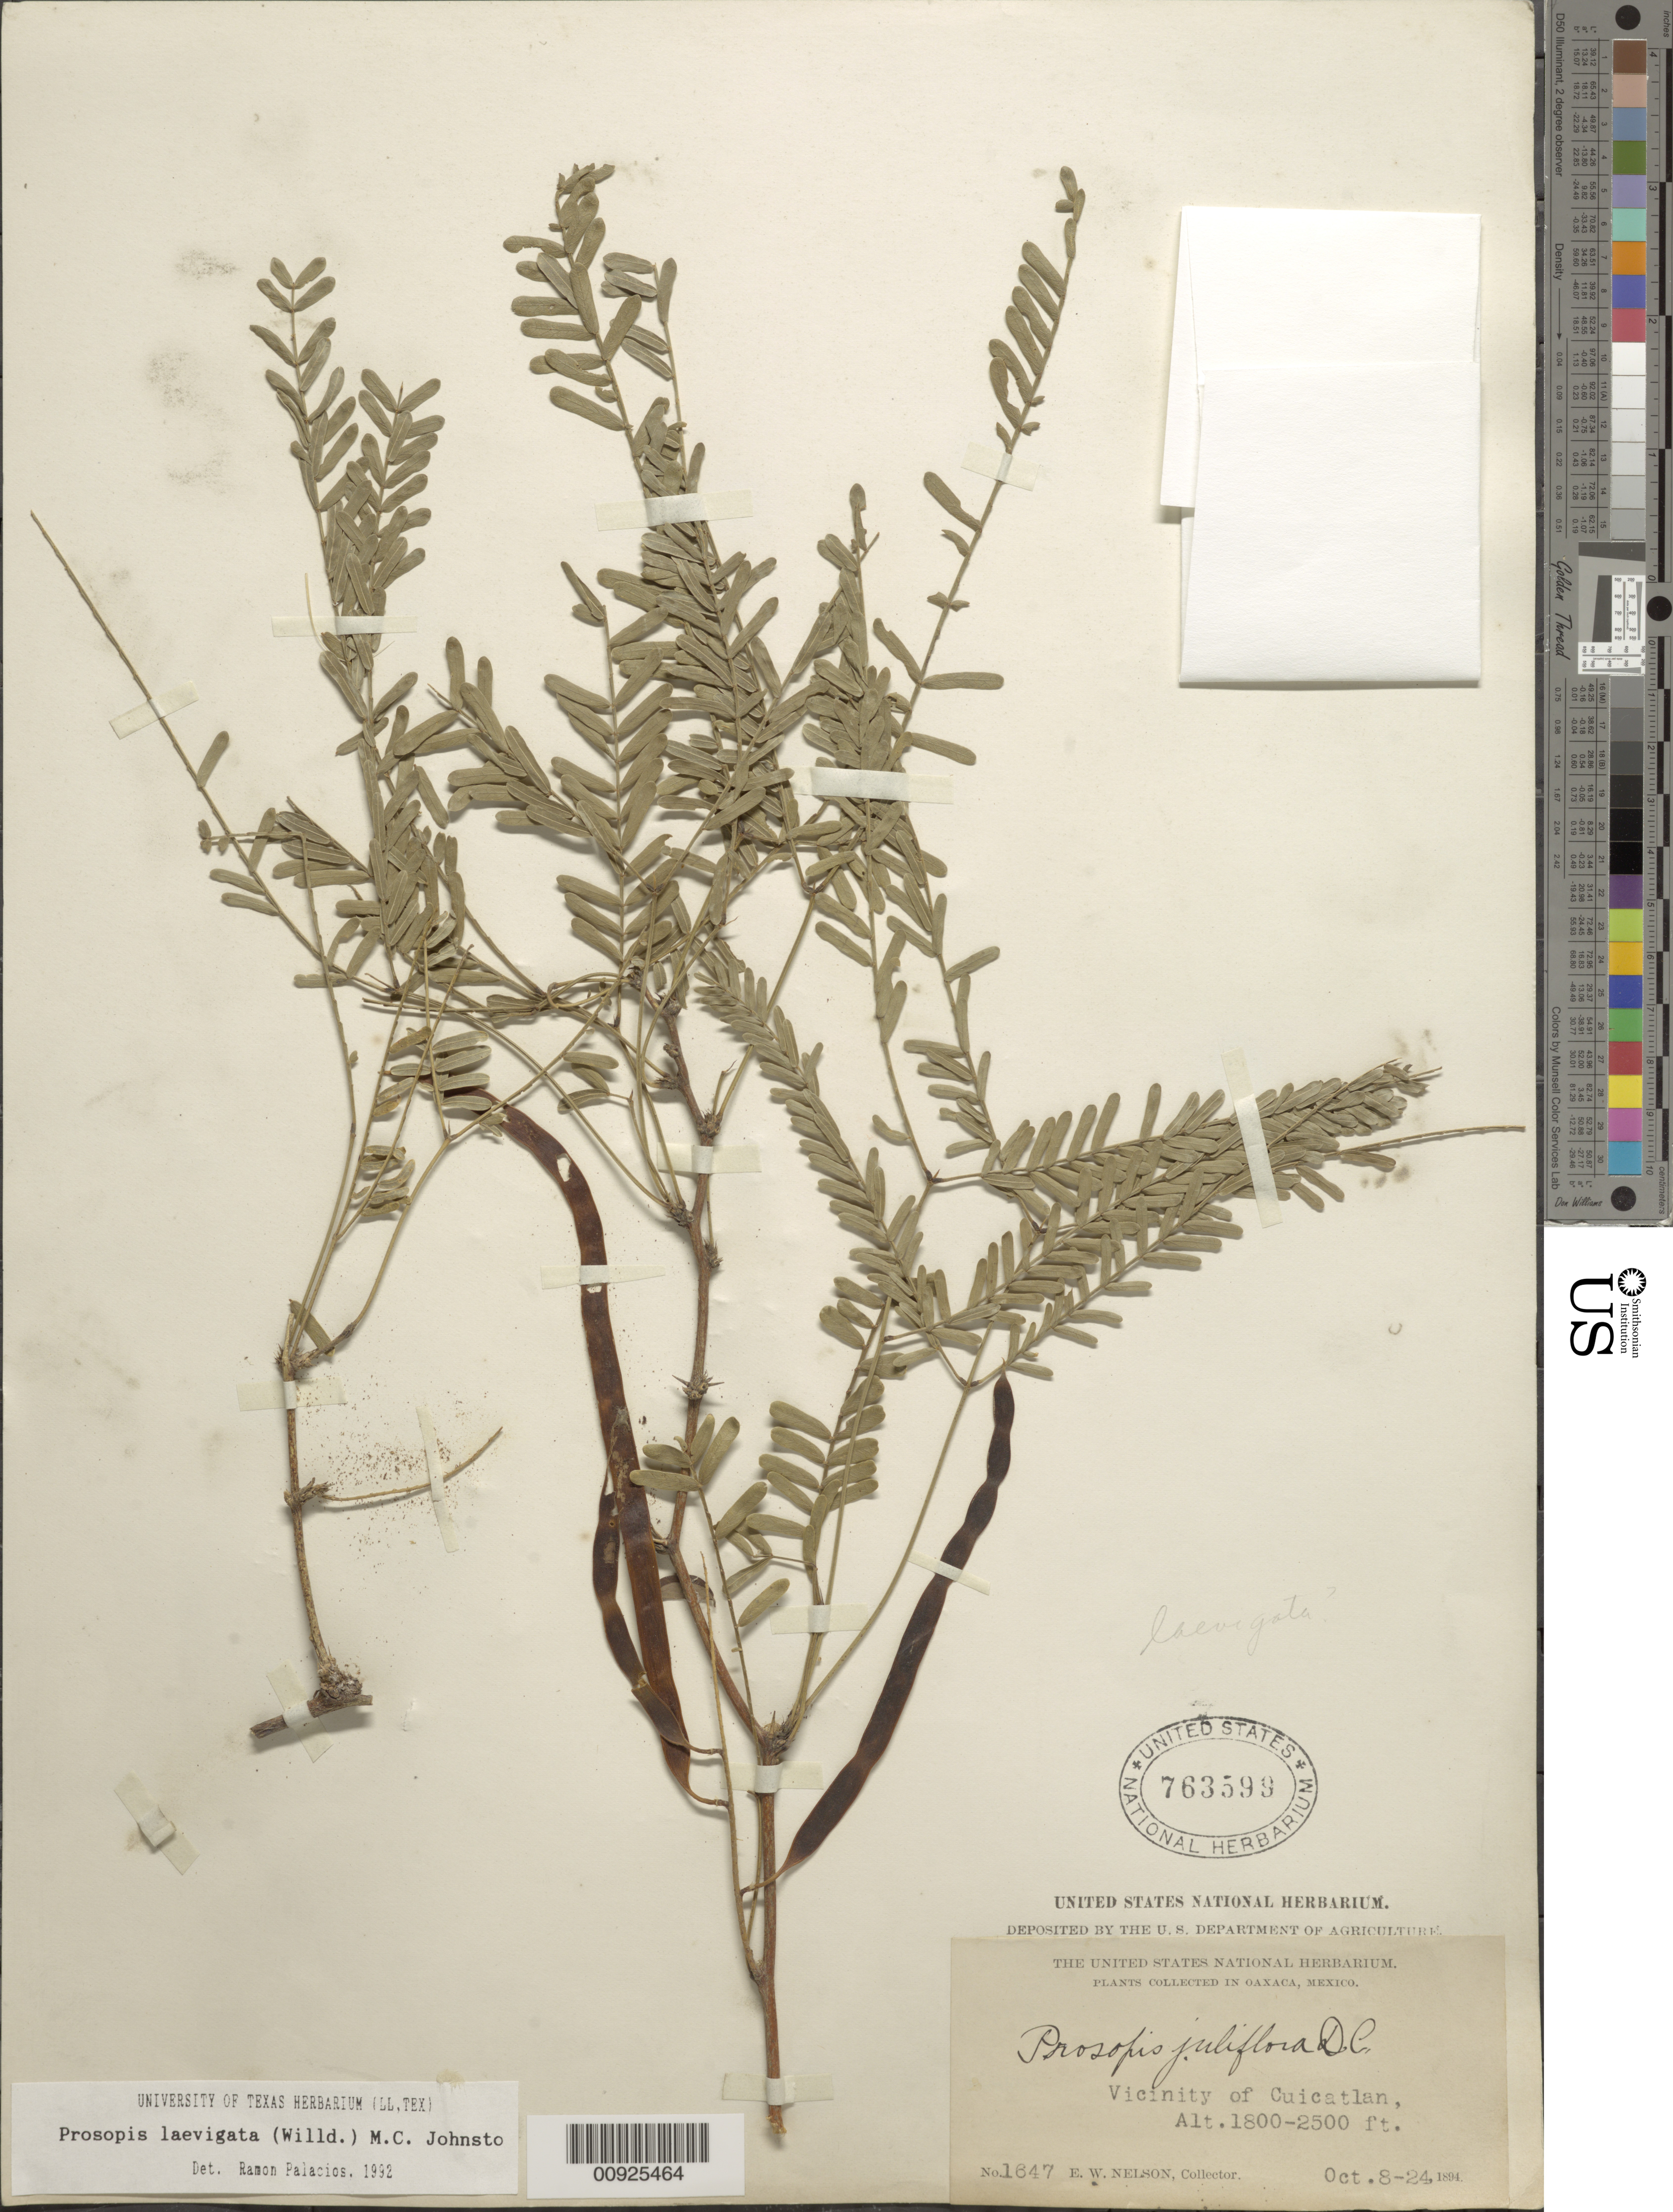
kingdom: Plantae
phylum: Tracheophyta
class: Magnoliopsida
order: Fabales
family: Fabaceae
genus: Neltuma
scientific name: Neltuma laevigata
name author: (Humb. & Bonpl. ex Willd.) Britton & Rose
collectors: E. W. Nelson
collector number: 1647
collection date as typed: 08 Oct 1894 to 24 Oct 1894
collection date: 1894-10-08/1894-10-24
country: Mexico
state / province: Oaxaca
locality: Vicinity of Cuicatlan.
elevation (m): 549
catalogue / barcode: US 763599